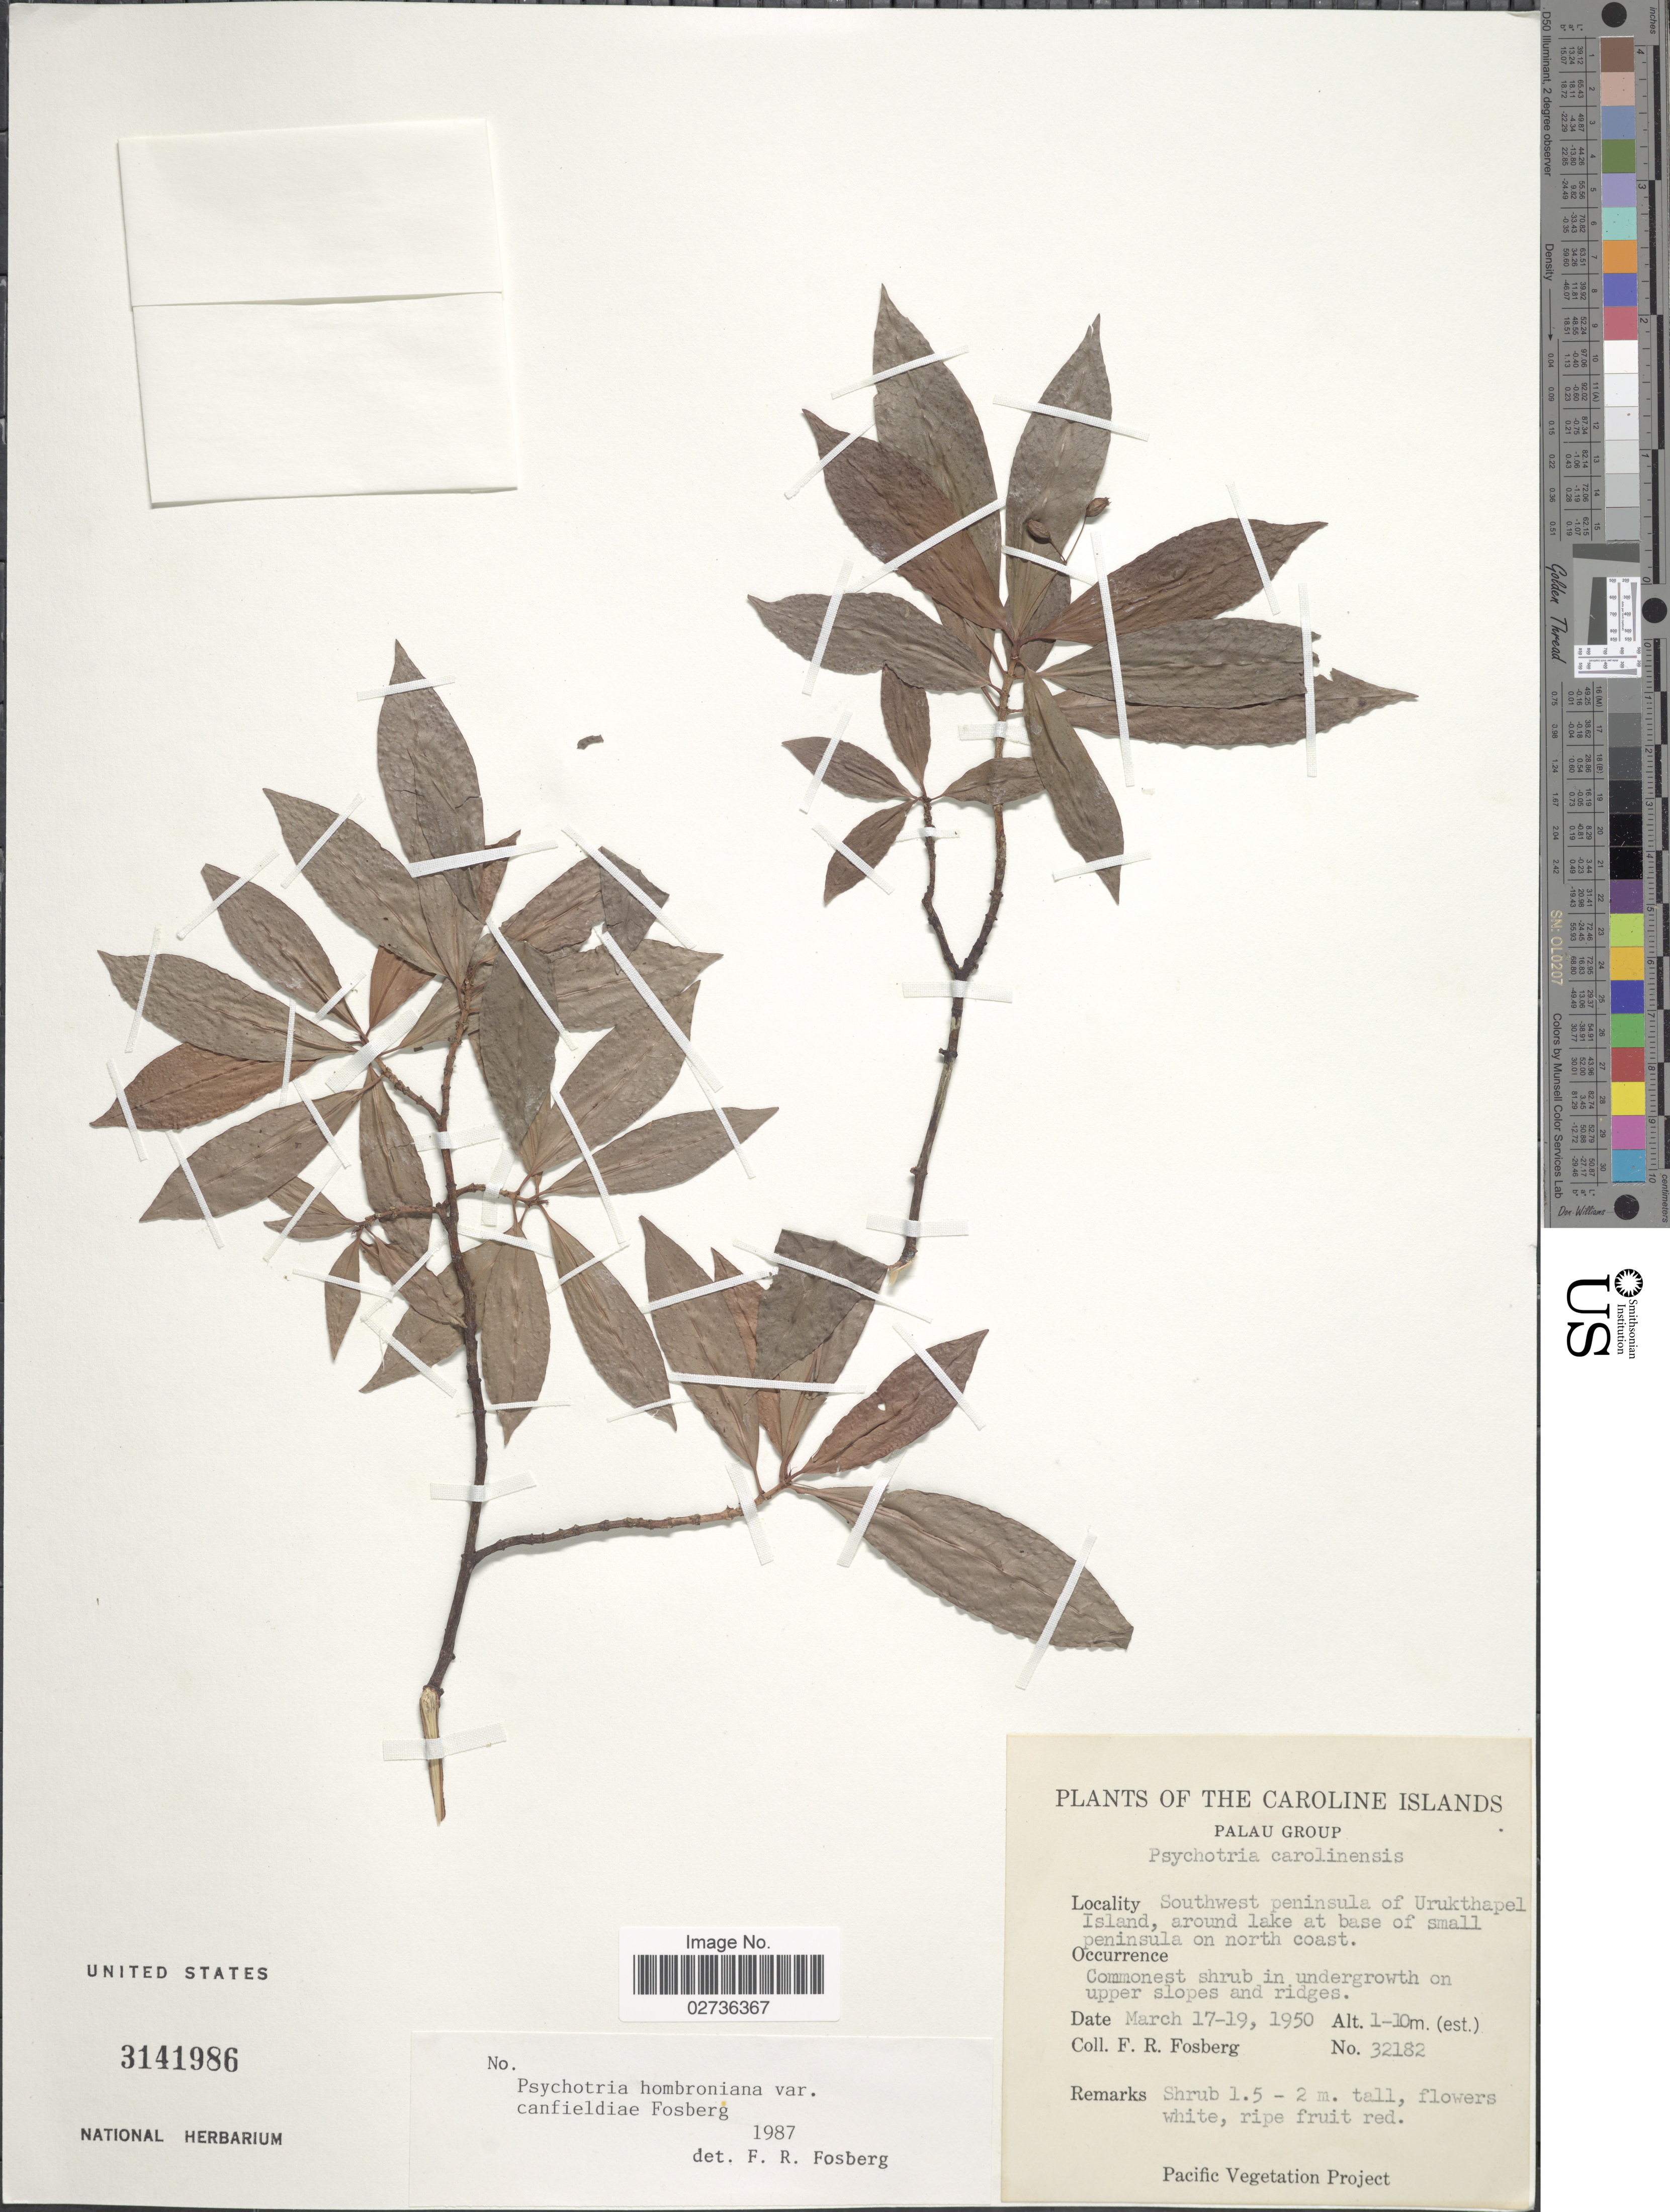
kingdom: Plantae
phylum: Tracheophyta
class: Magnoliopsida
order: Gentianales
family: Rubiaceae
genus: Psychotria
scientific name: Psychotria hombroniana var. canfieldiae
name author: Fosberg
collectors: F. R. Fosberg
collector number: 32182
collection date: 1950-03-17/1950-03-19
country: Palau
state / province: Koror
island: Ngeruktabel [Urukthapel]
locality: Caroline Islands. Palau Group. Southwest peninsula of Urukthapel Island, around lake at base of small peninsula on north coast.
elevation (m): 1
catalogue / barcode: US 3141986